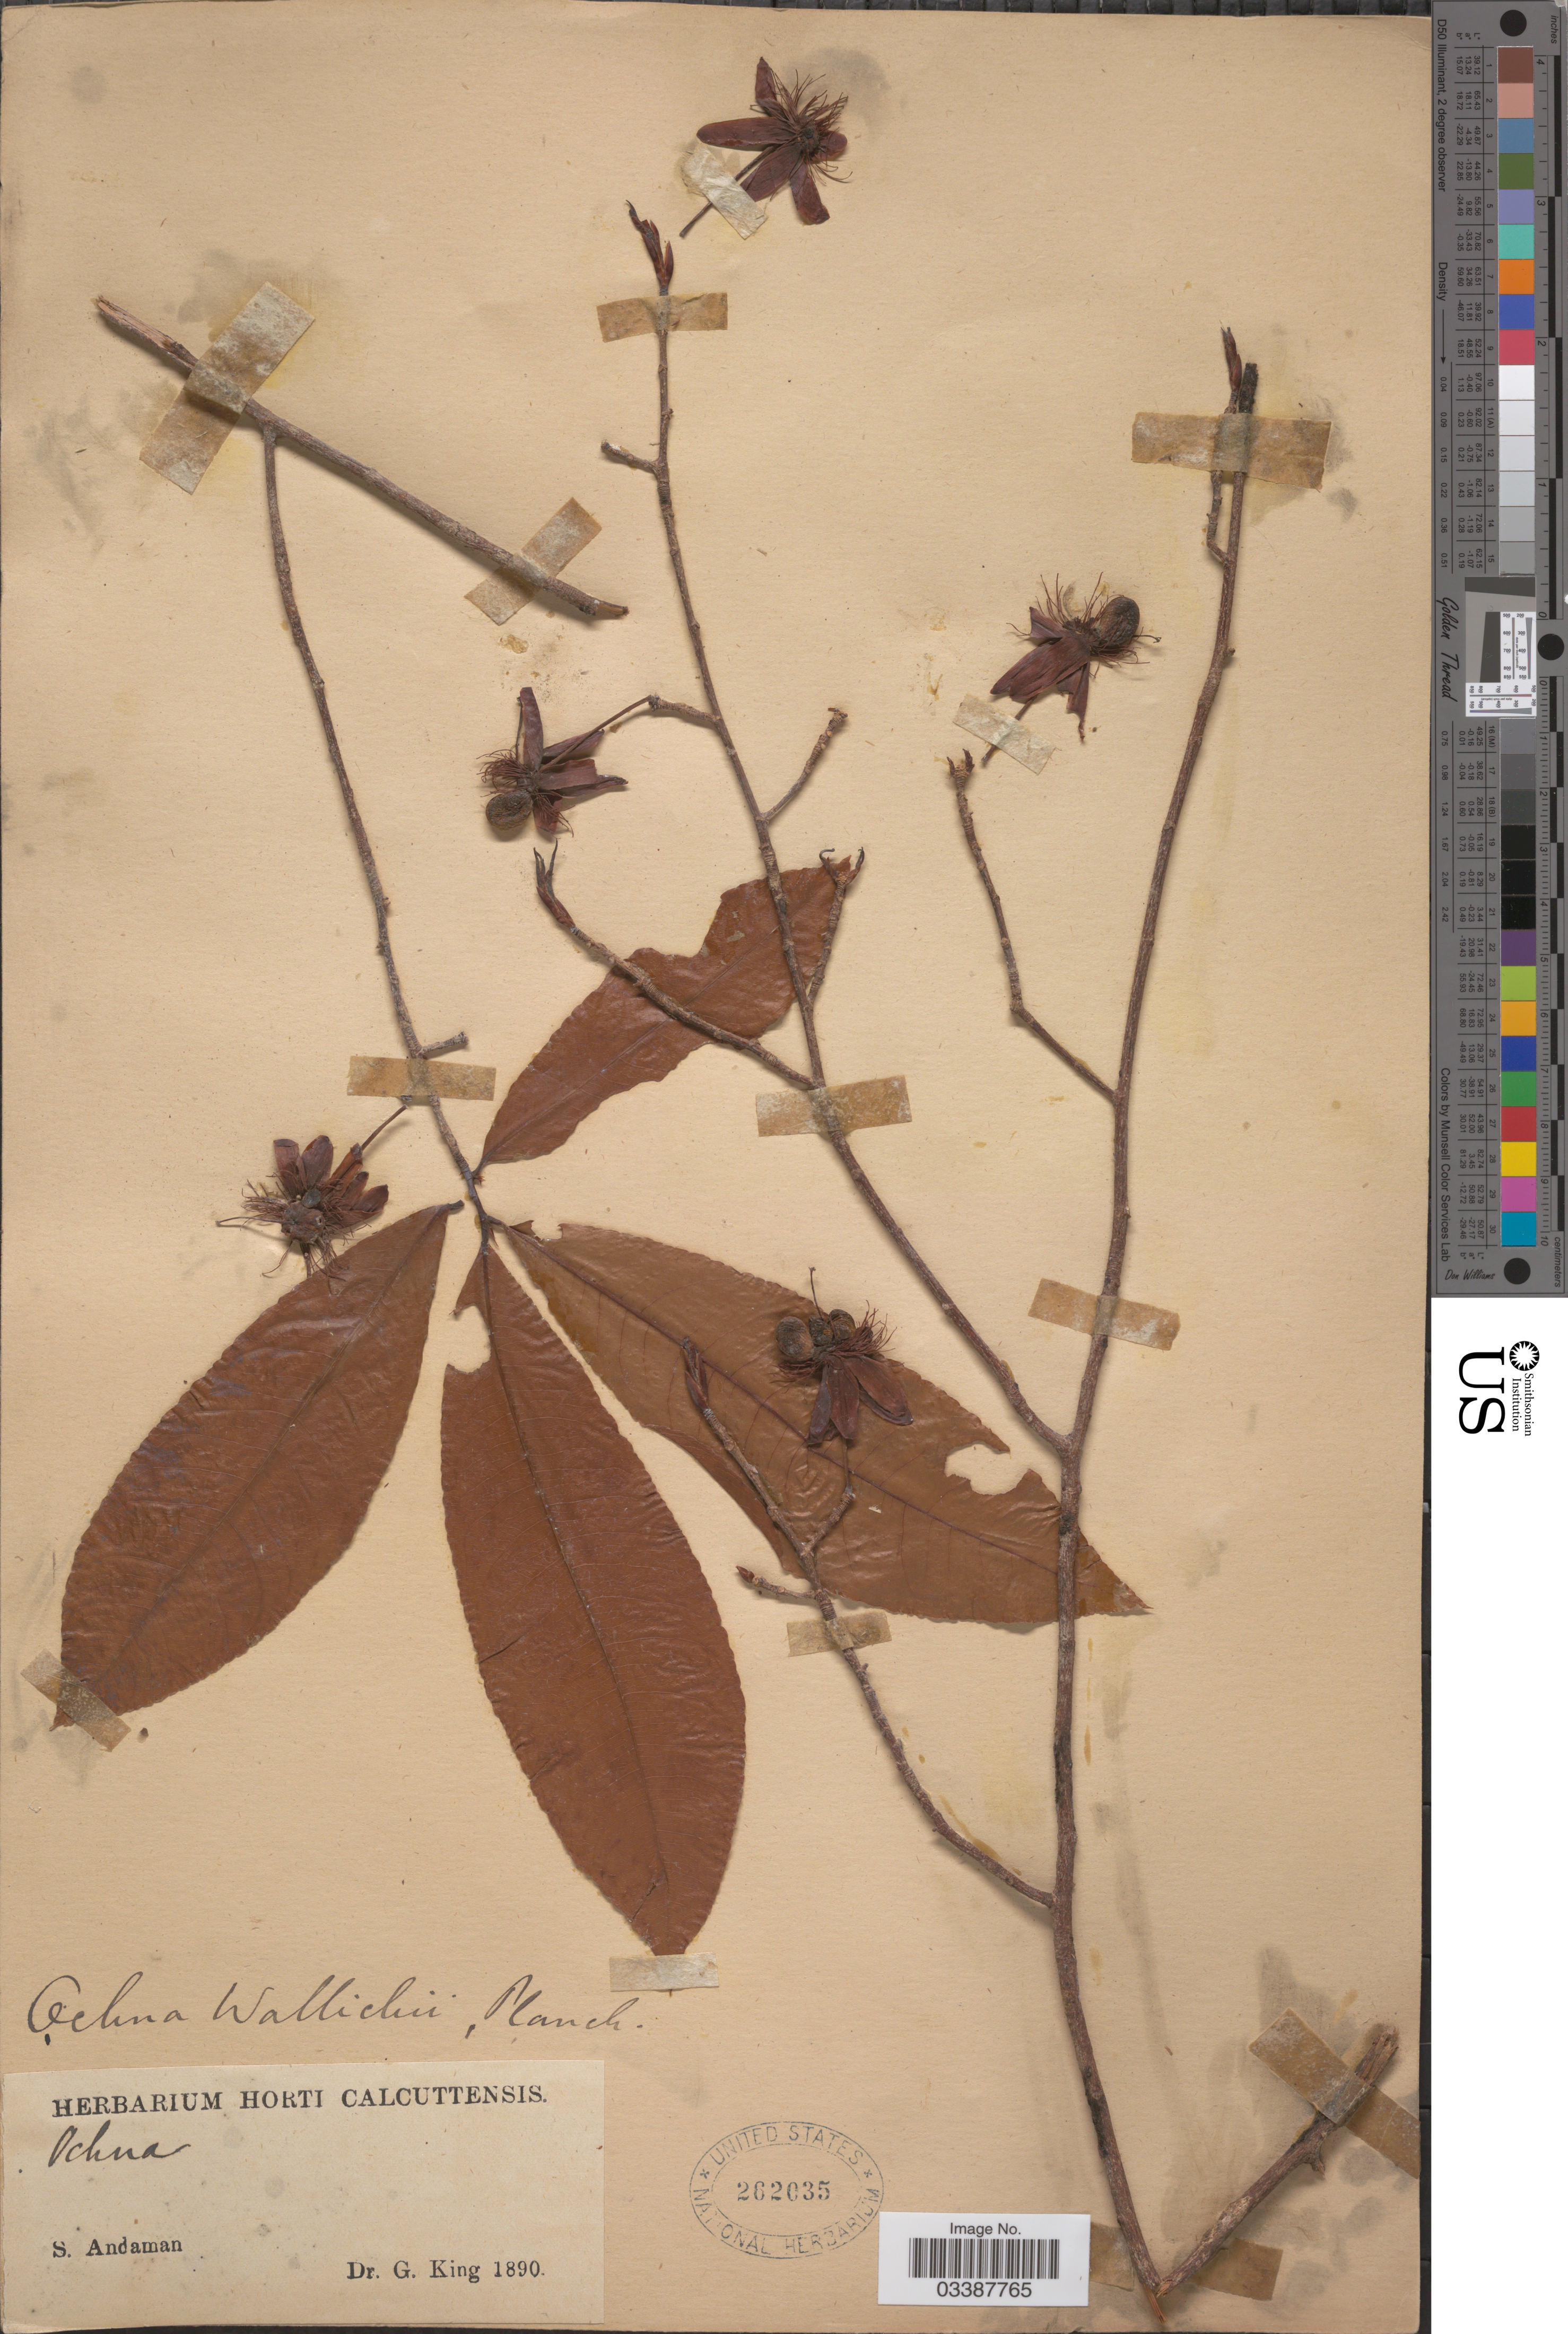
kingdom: Plantae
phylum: Tracheophyta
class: Magnoliopsida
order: Malpighiales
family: Ochnaceae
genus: Ochna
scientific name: Ochna integerrima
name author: Merr.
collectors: G. King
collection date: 1890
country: India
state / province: Andaman and Nicobar Islands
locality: S. Andaman.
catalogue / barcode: US 262035